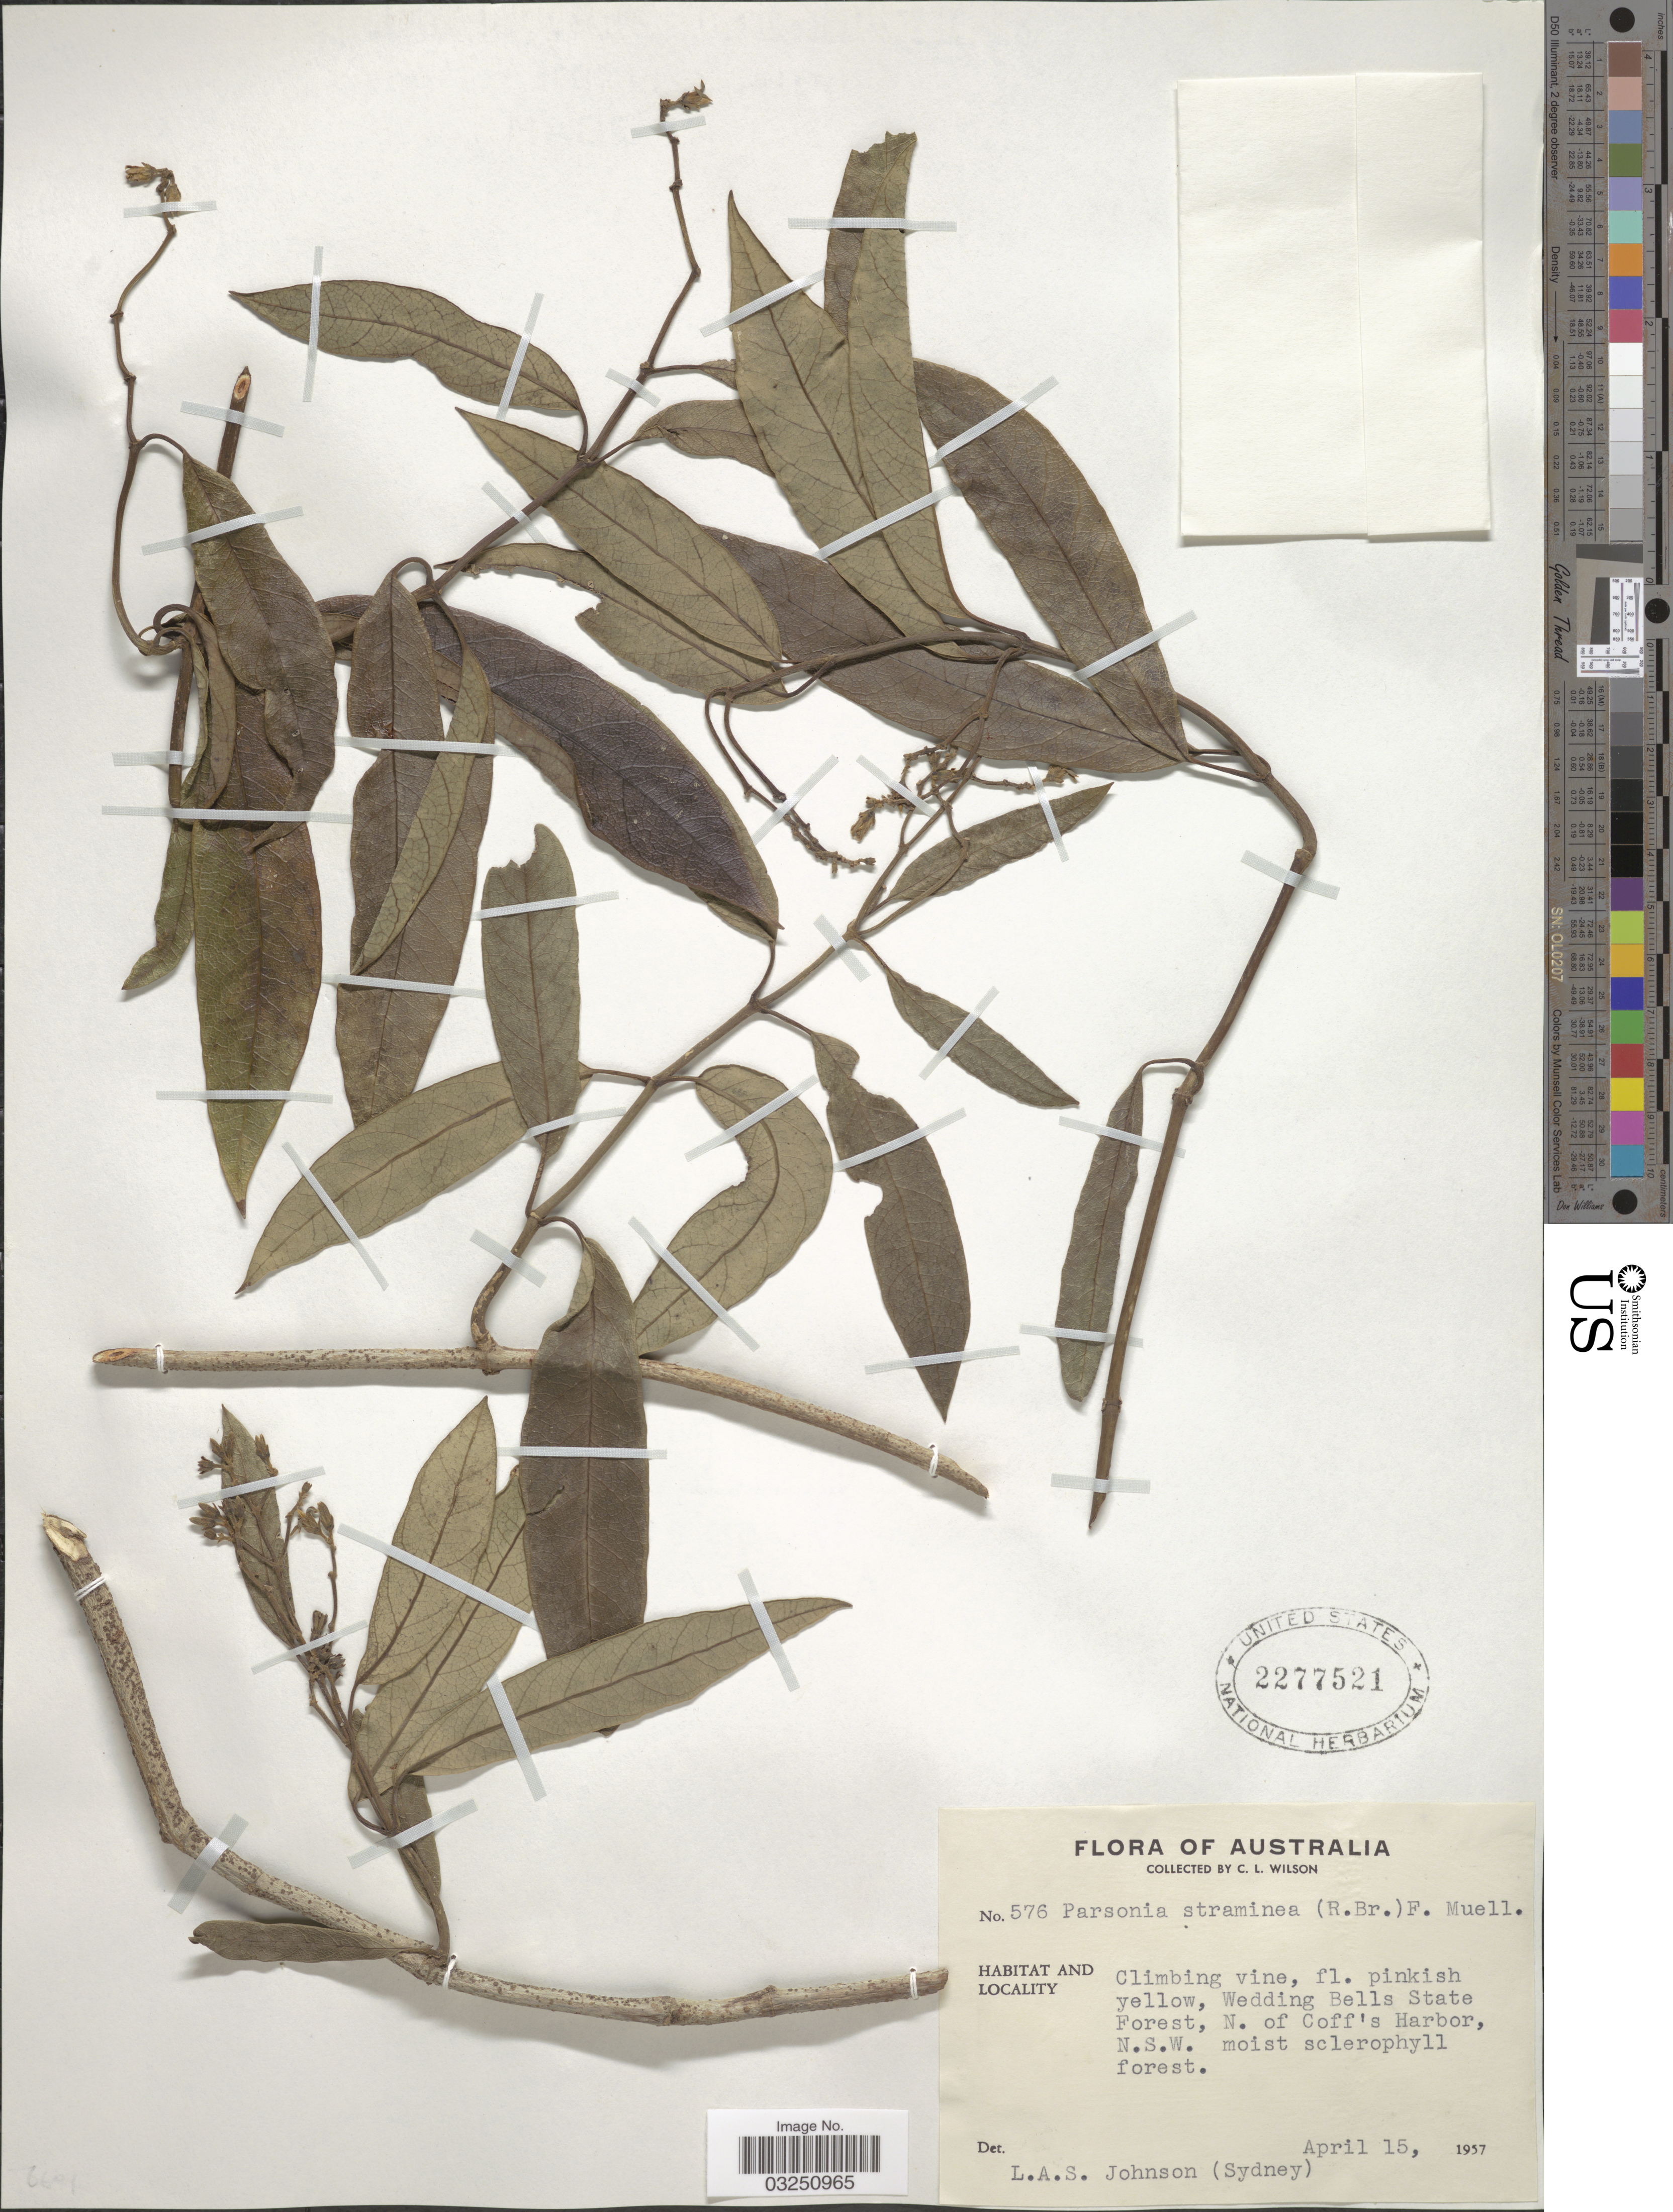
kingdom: Plantae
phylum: Tracheophyta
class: Magnoliopsida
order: Gentianales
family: Apocynaceae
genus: Parsonsia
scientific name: Parsonsia straminea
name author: (R. Br.) F. Muell.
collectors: C. L. Wilson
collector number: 576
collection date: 1957-04-15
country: Australia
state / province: New South Wales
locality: Wedding Bells State Forest, N. of Coff's Harbor, N. S. W.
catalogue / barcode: US 2277521